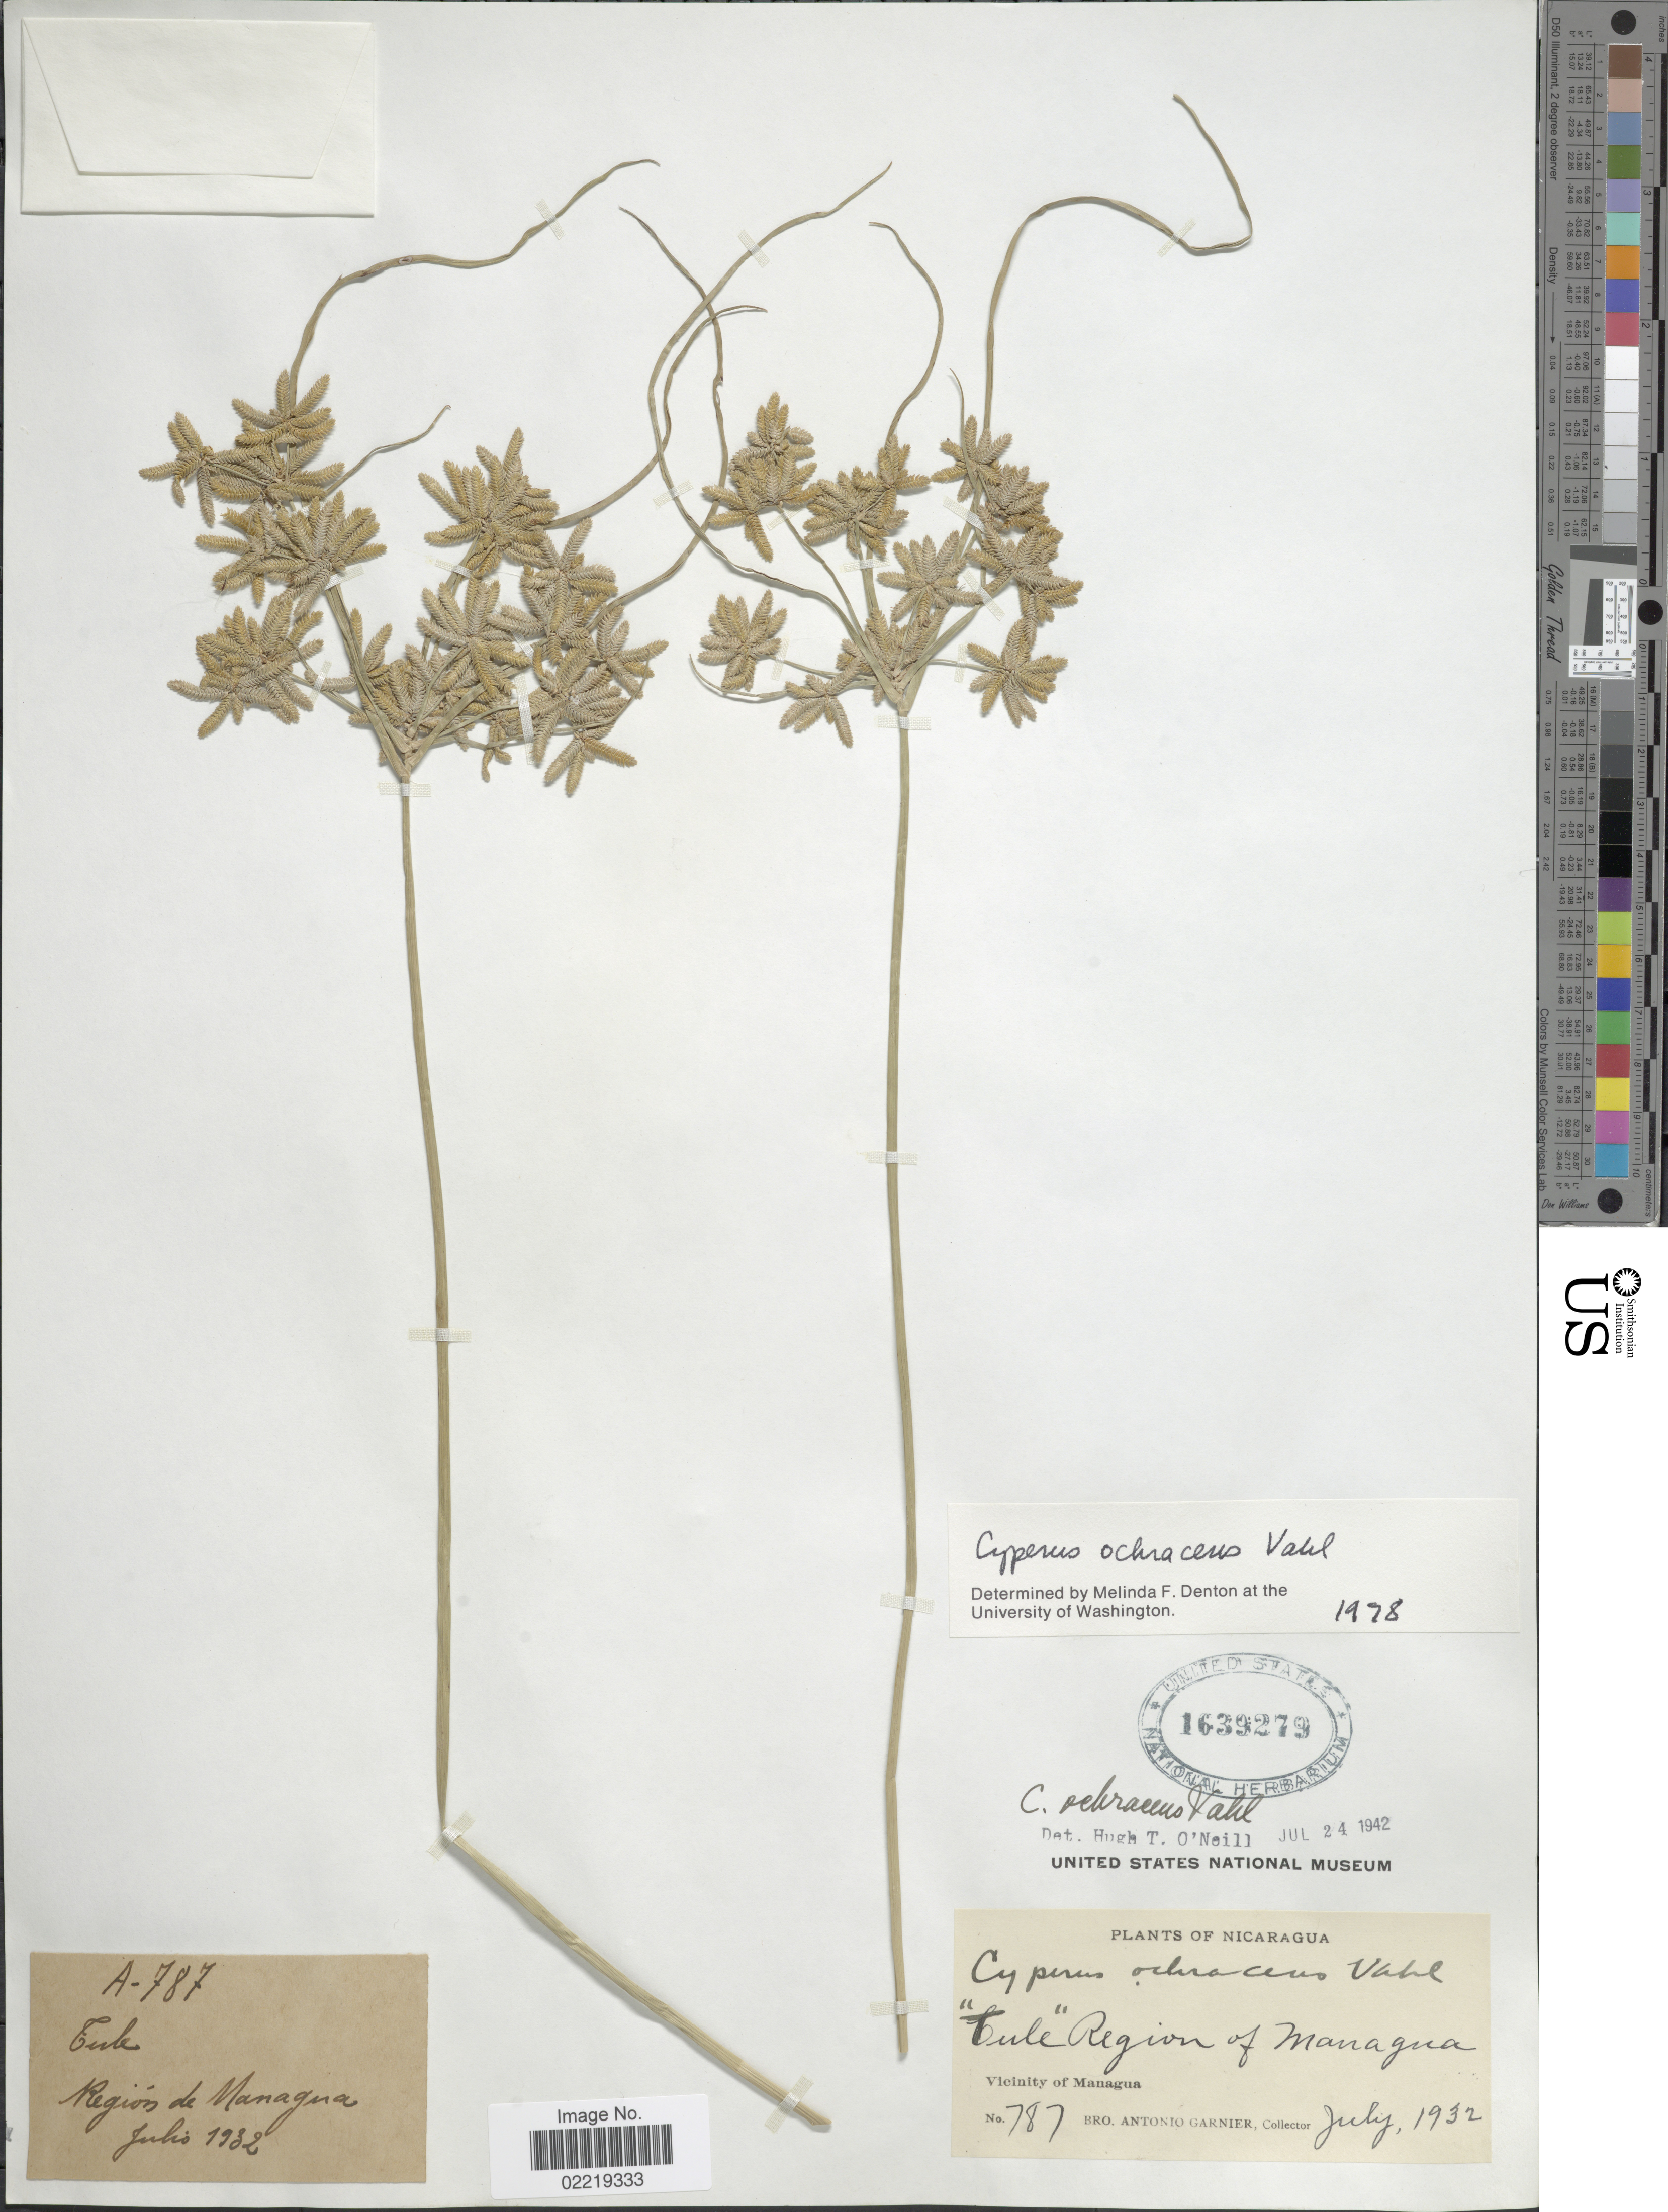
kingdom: Plantae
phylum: Tracheophyta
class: Liliopsida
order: Poales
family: Cyperaceae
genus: Cyperus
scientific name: Cyperus ochraceus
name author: Vahl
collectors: Bro. A. Garnier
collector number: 787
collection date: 1932-07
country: Nicaragua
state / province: Managua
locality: Tule Region of Managua, Vicinity of Managua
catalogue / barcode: US 1639279